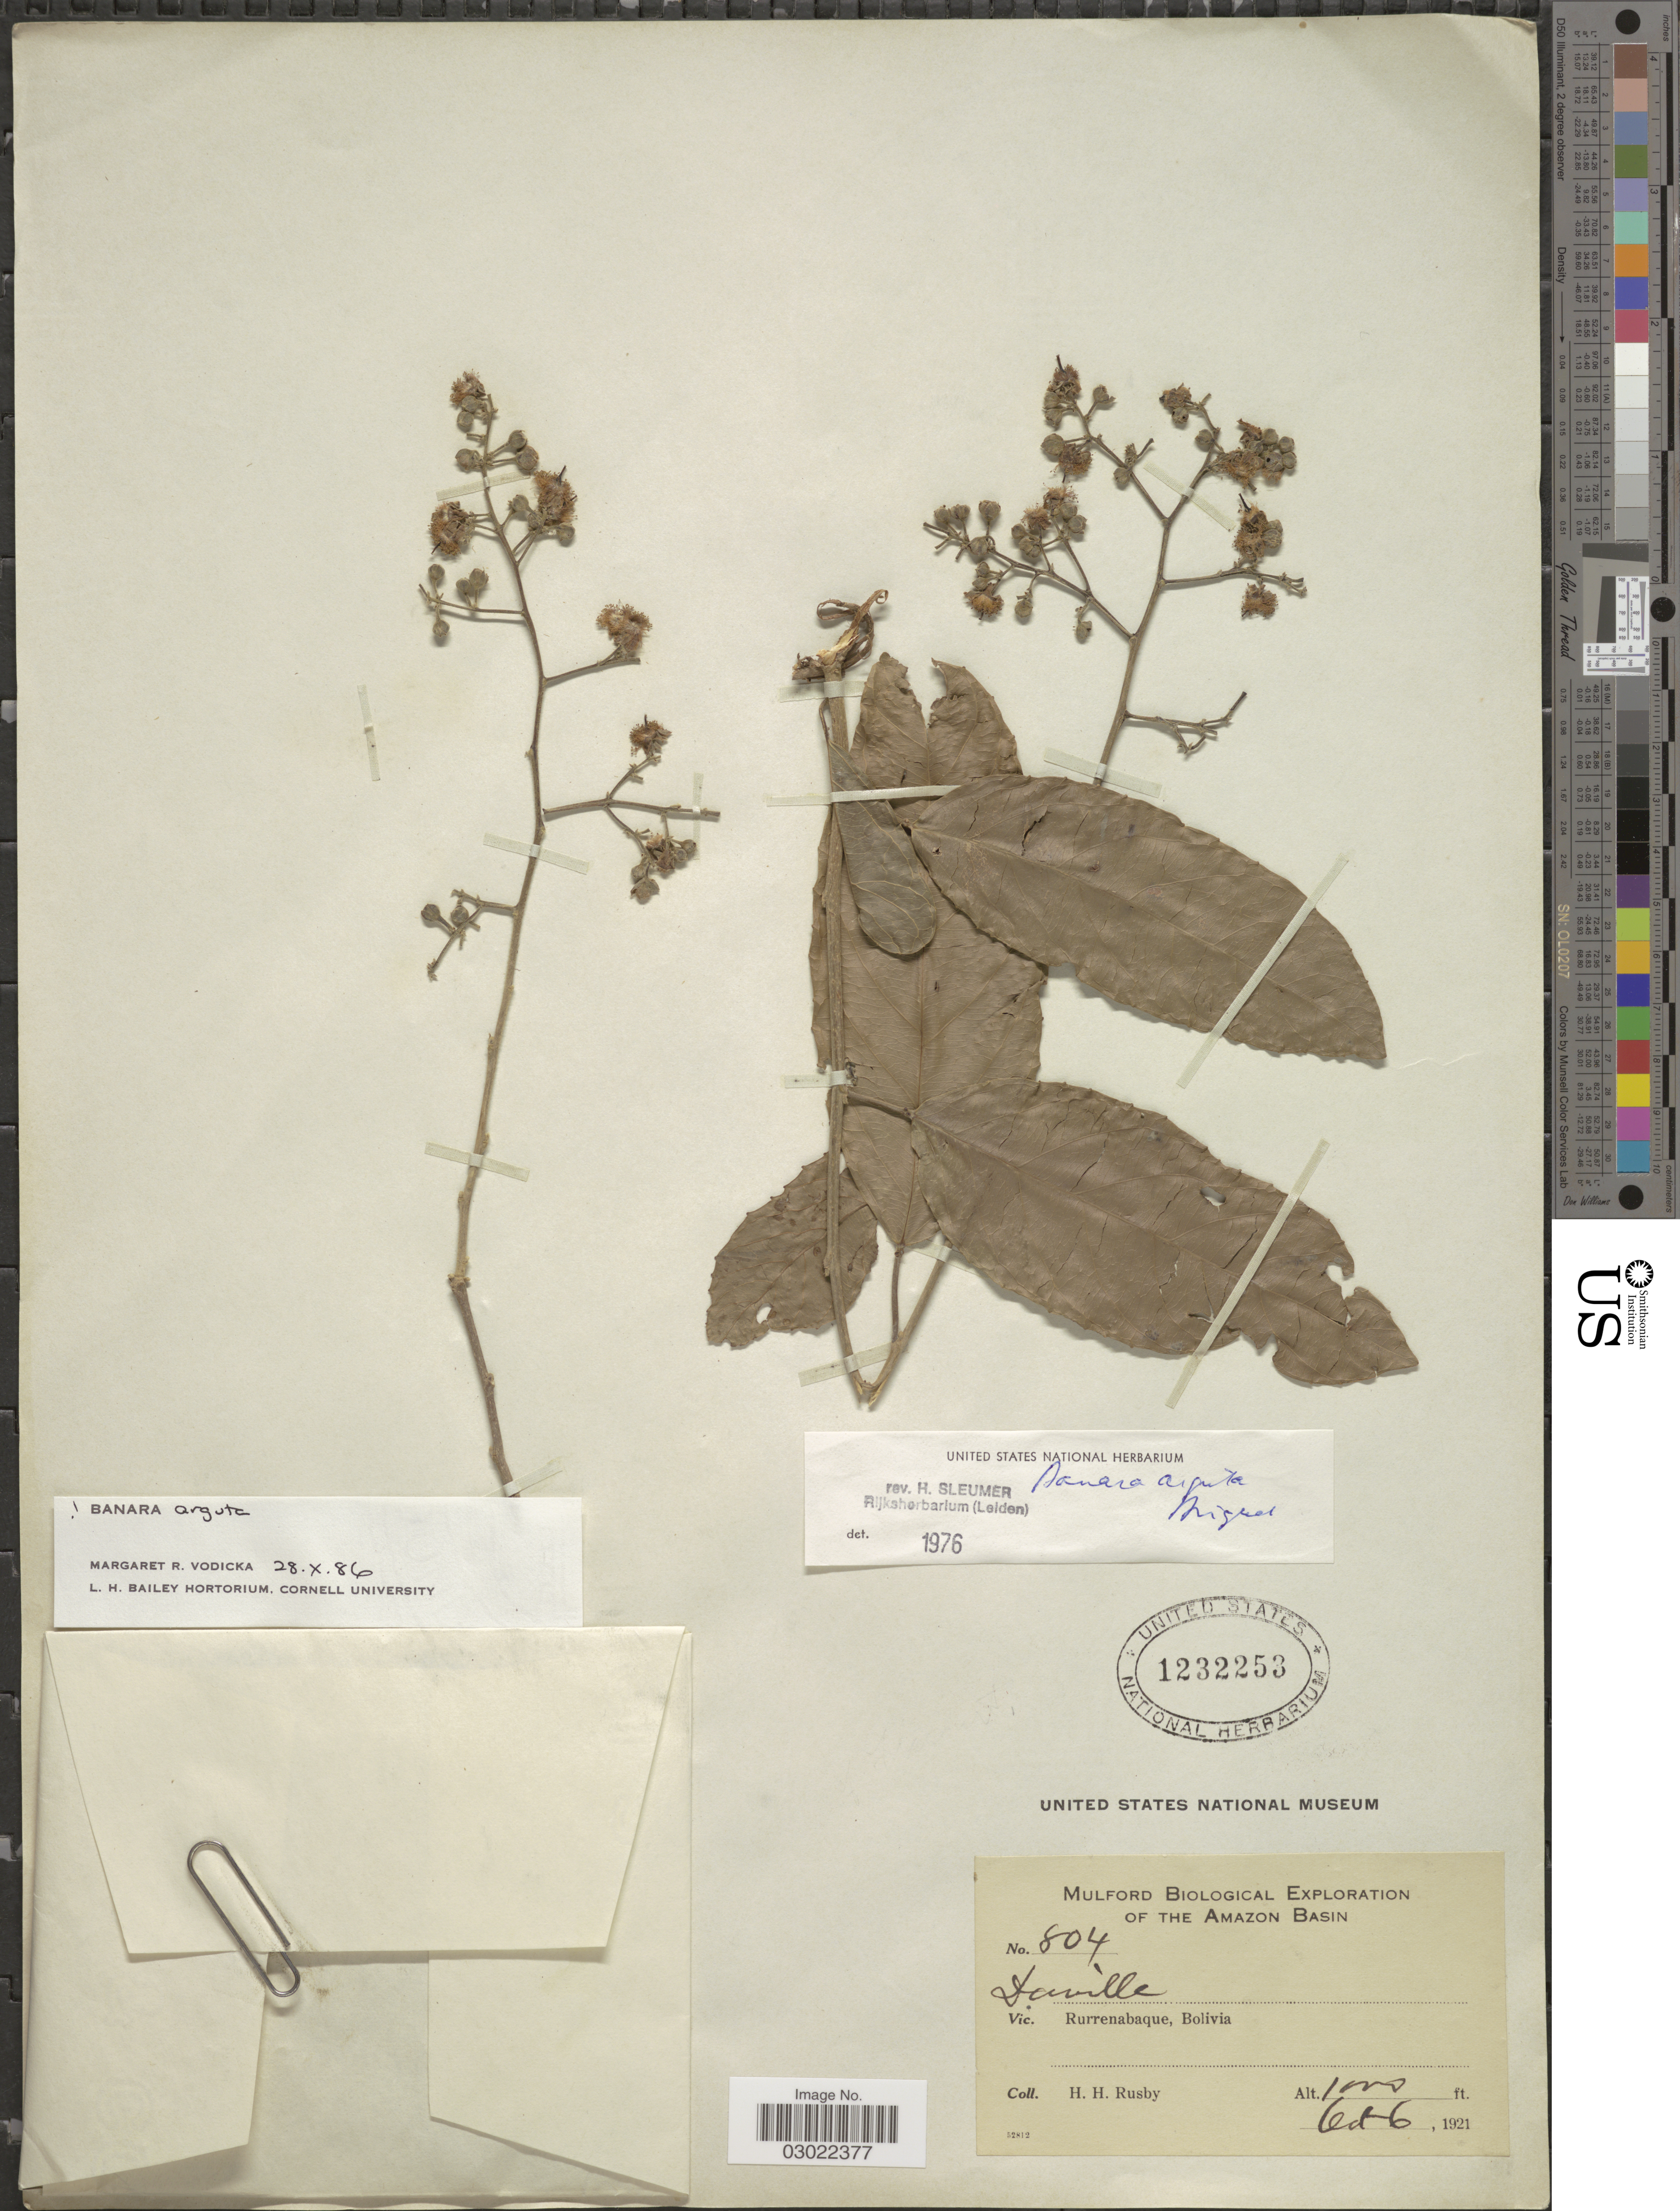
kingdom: Plantae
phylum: Tracheophyta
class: Magnoliopsida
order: Malpighiales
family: Salicaceae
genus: Banara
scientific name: Banara arguta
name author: Briq.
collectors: H. H. Rusby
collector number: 804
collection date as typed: Oct 6, 1921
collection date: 1921-10-06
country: Bolivia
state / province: Beni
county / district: José Ballivián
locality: Rurrenabaque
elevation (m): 305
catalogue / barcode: US 1232253